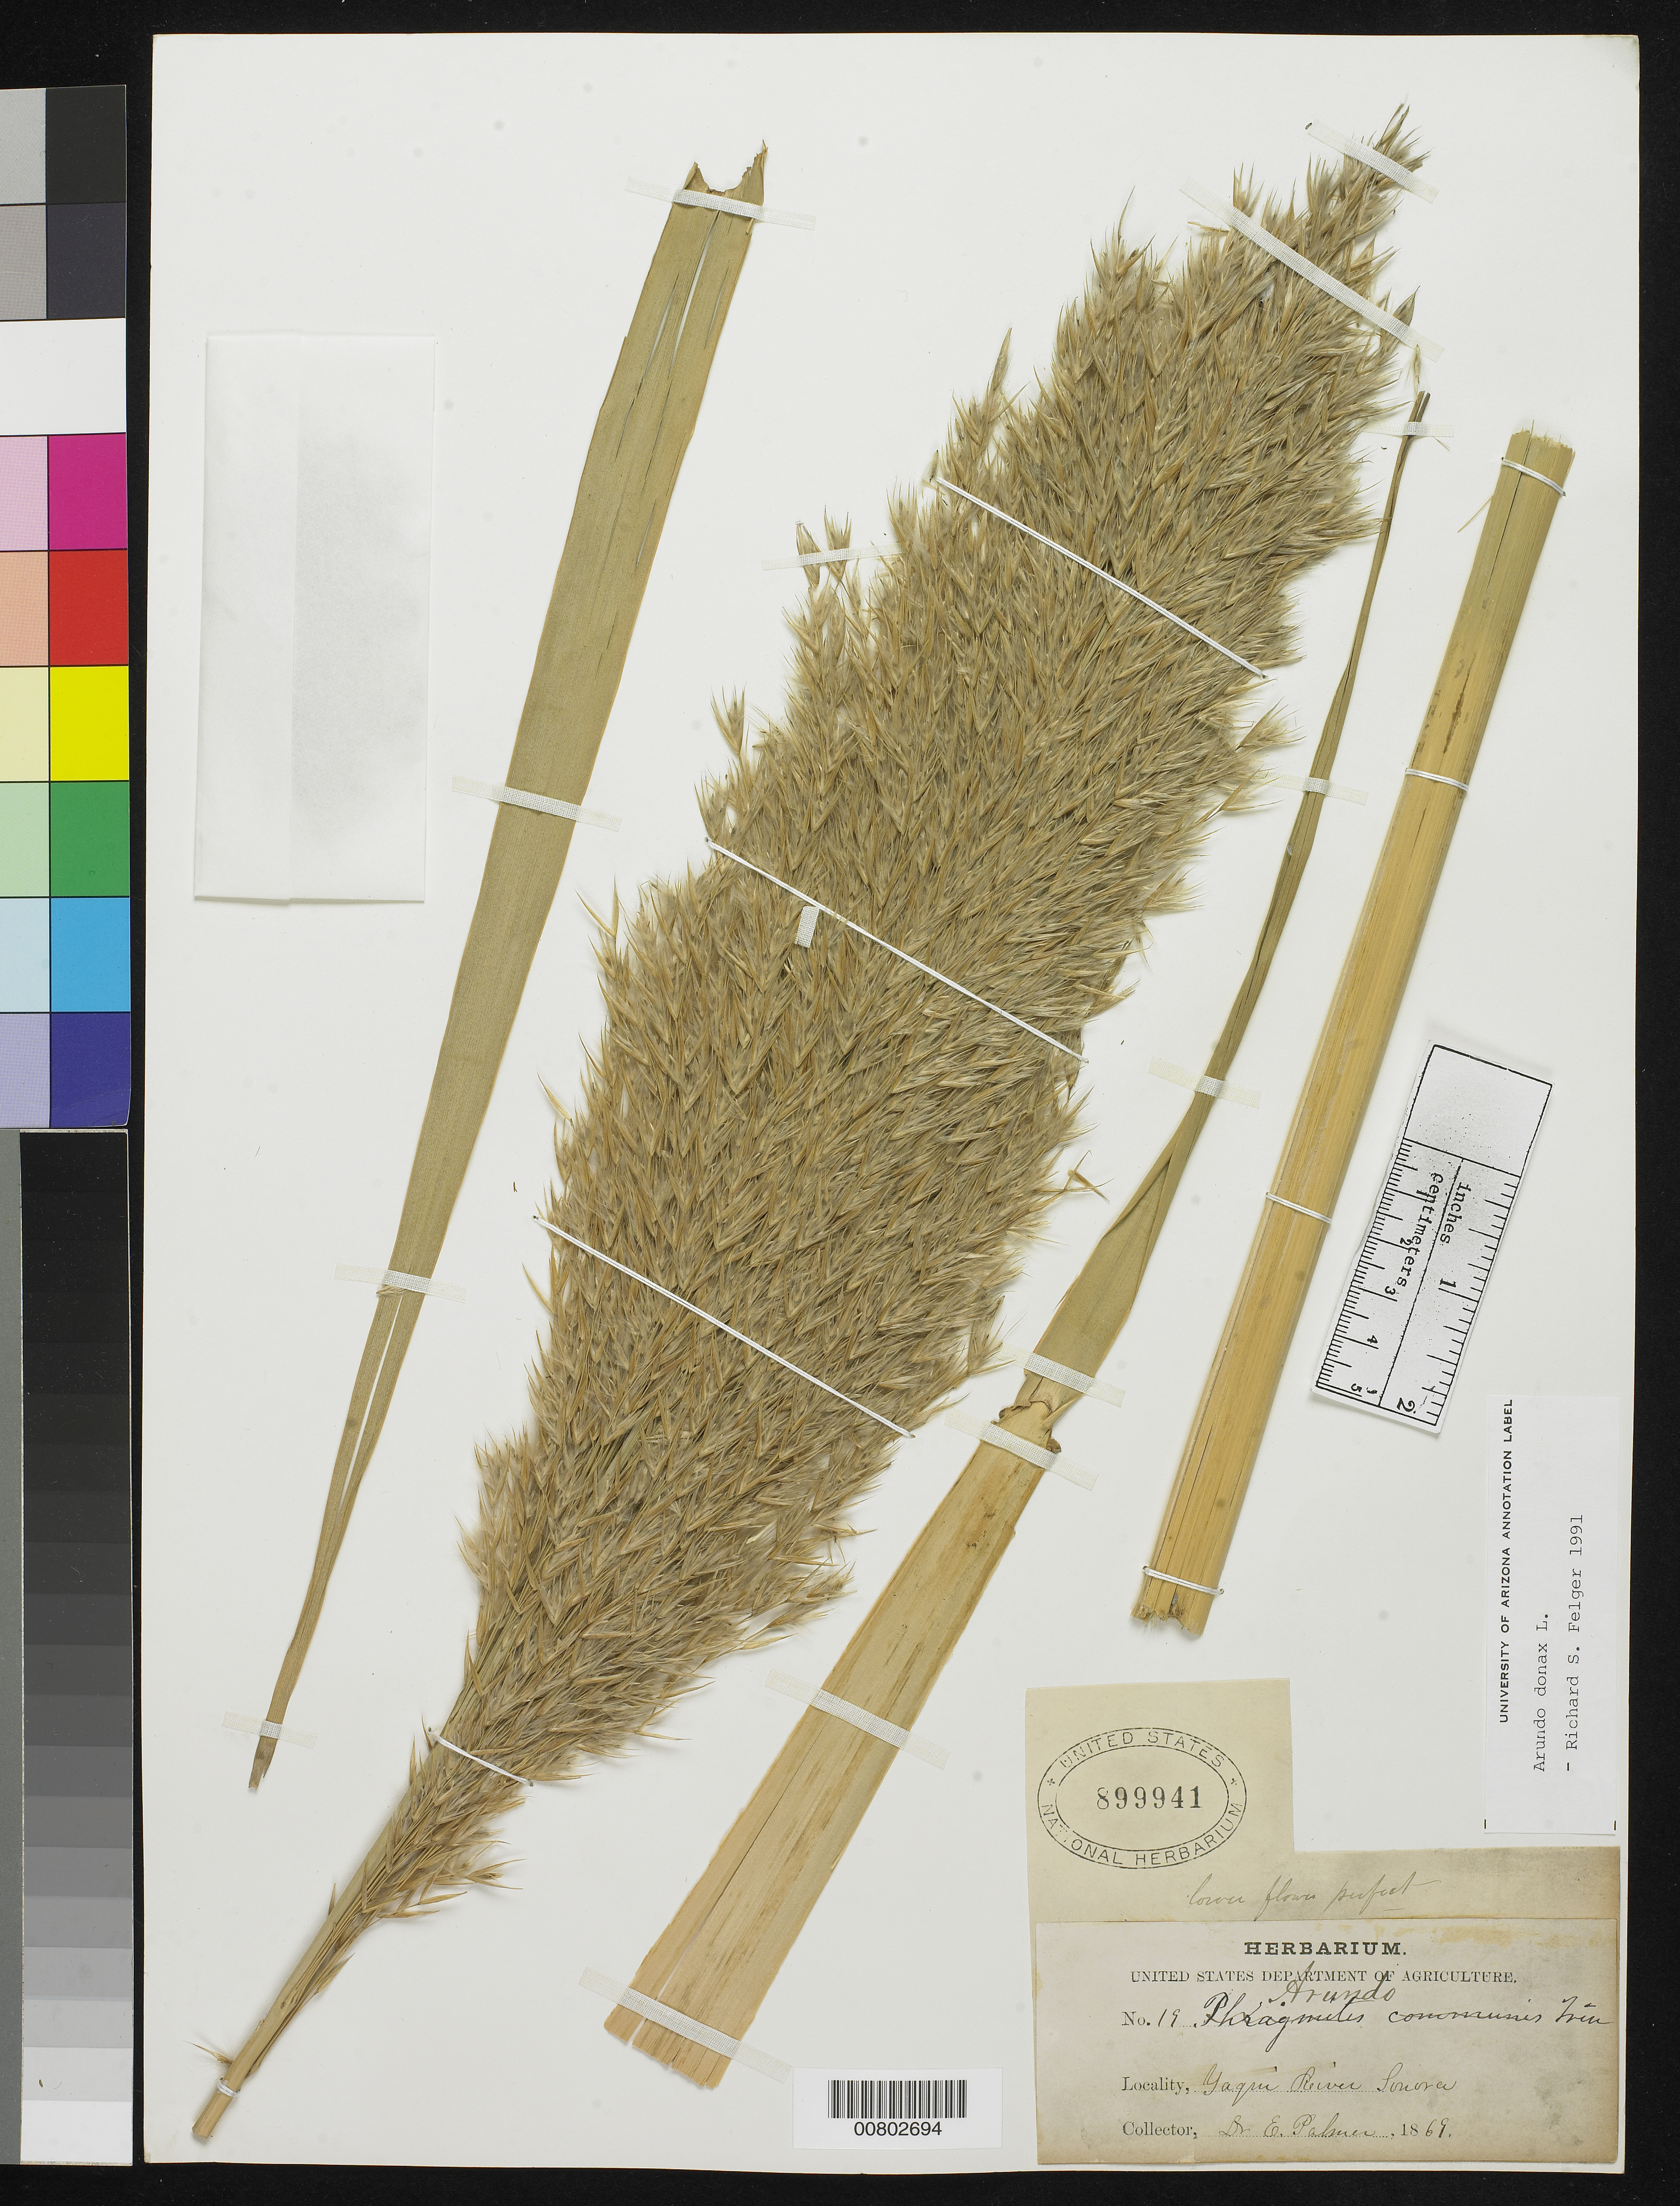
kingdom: Plantae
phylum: Tracheophyta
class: Liliopsida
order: Poales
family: Poaceae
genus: Arundo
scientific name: Arundo donax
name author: L.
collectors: E. Palmer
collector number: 19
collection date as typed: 1869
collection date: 1869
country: Mexico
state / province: Sonora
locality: Yaqui River, Sonora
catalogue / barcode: US 899941